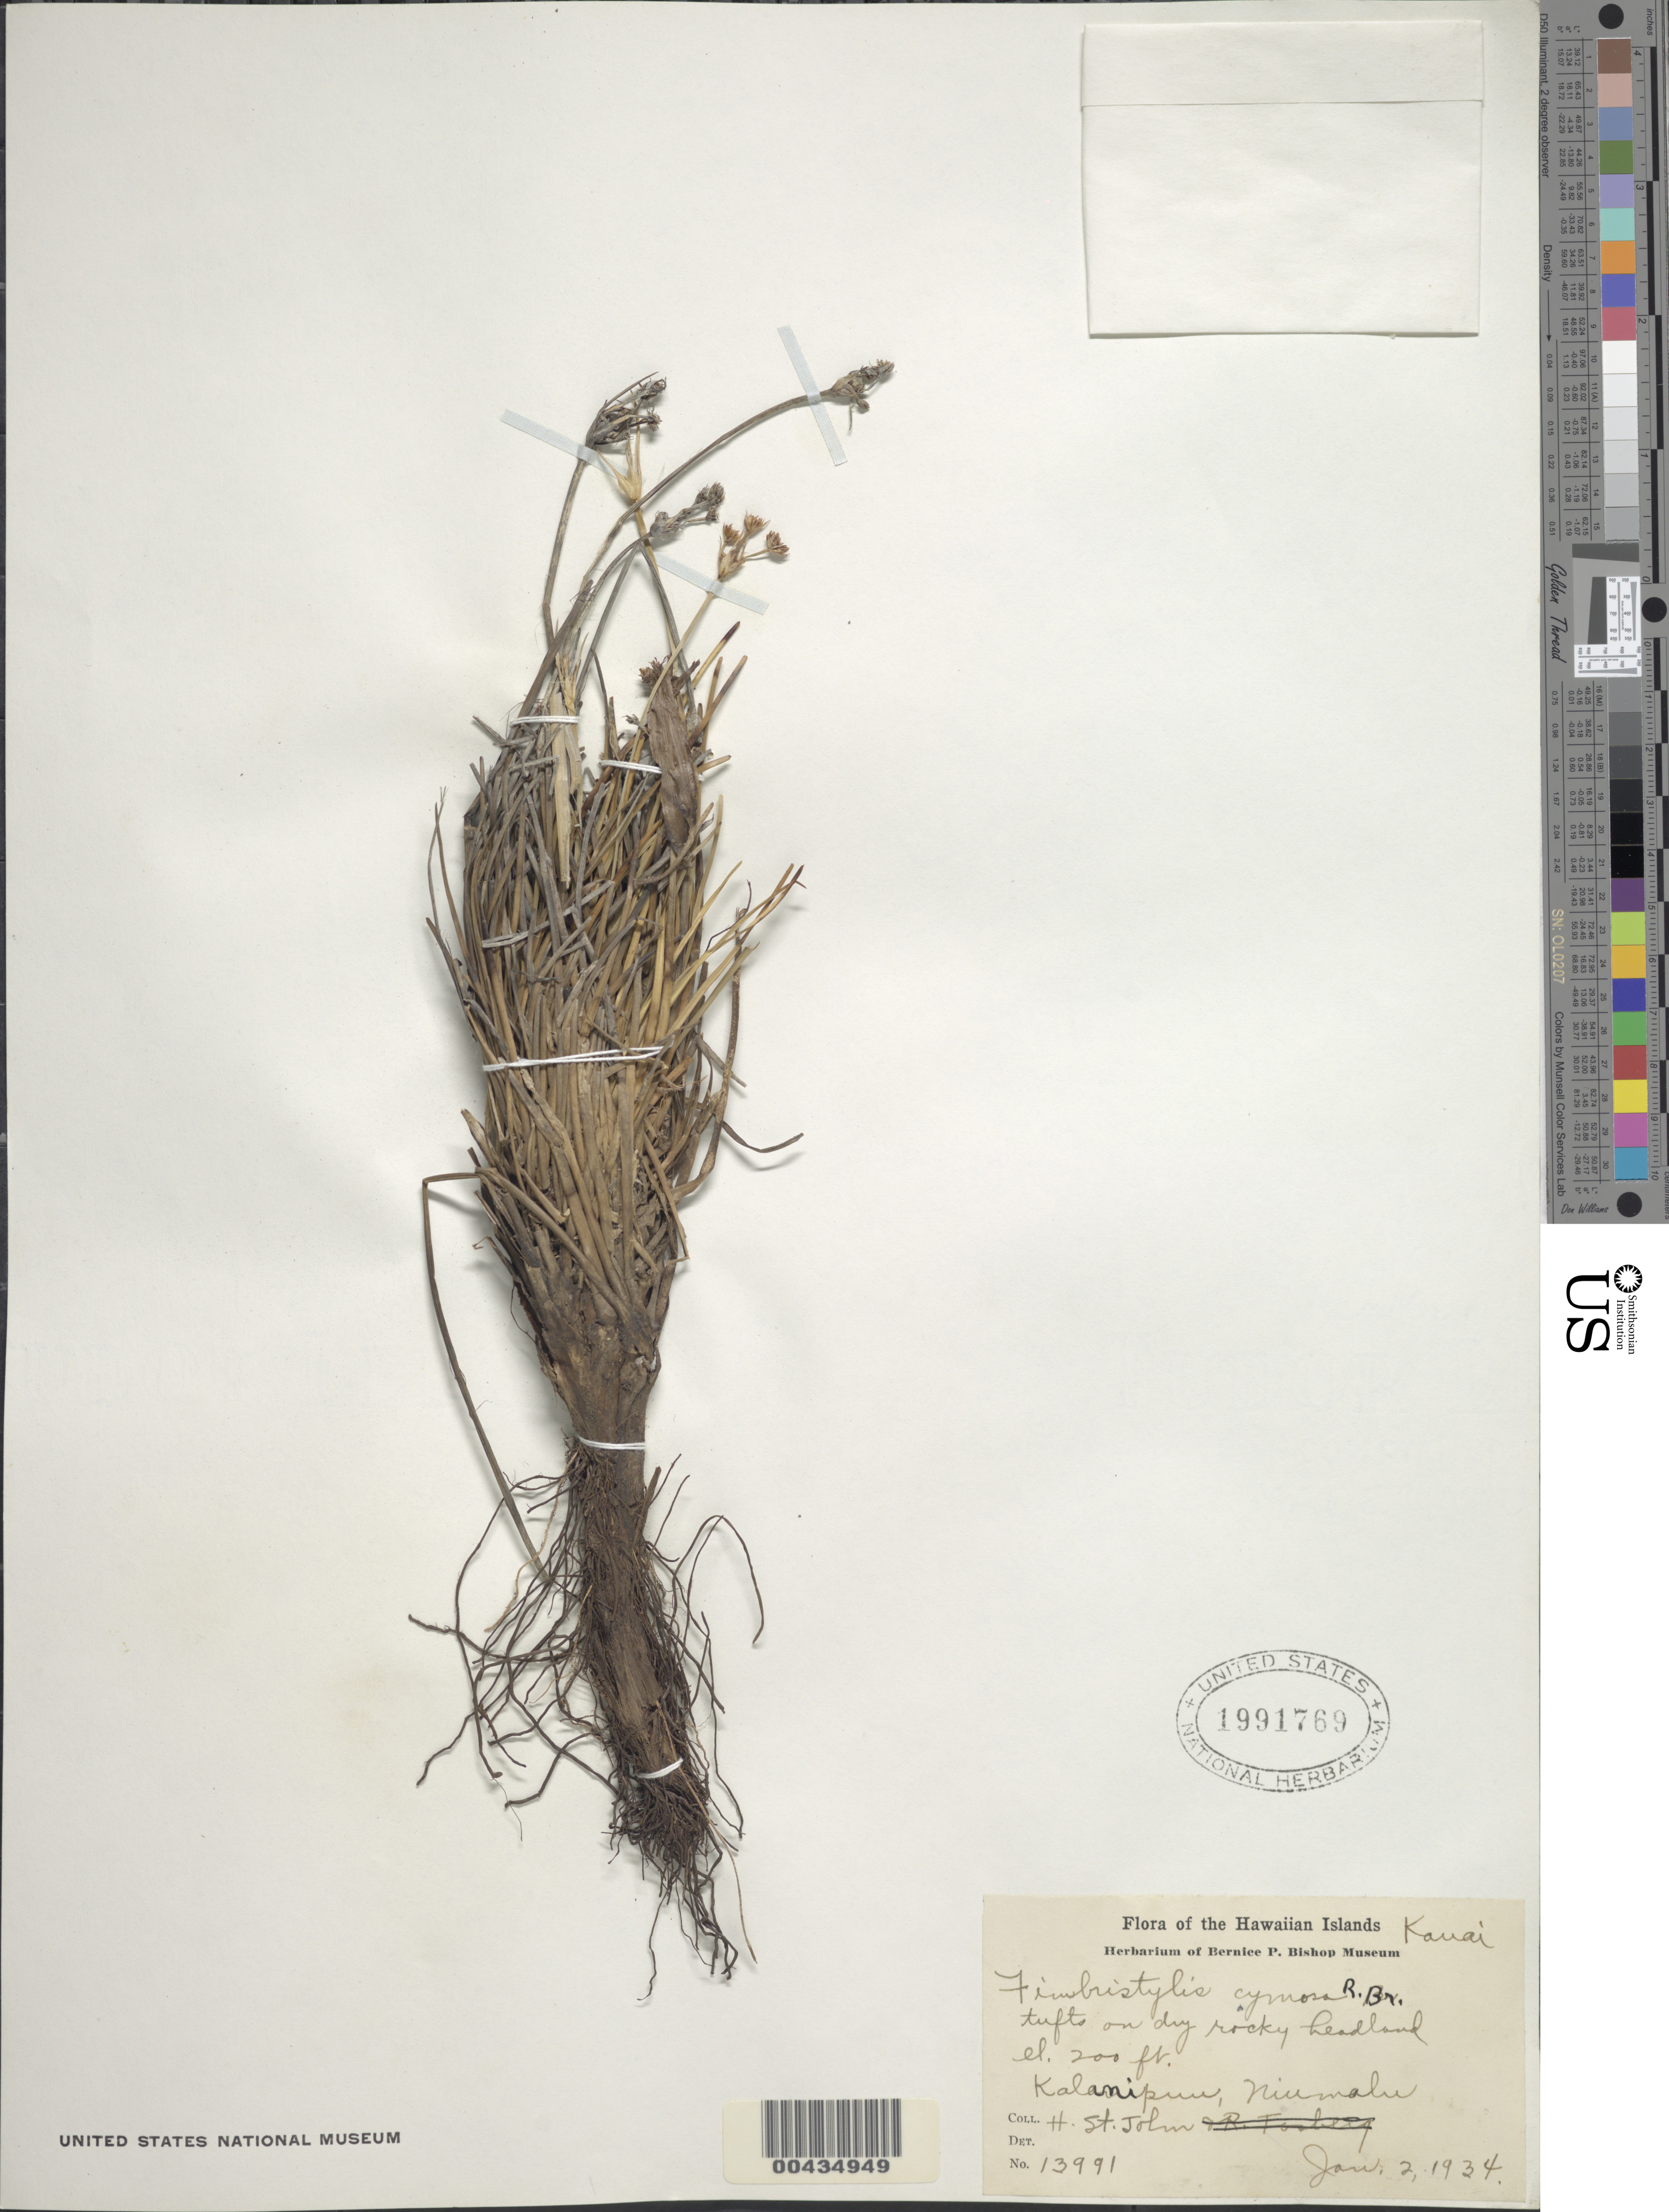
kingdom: Plantae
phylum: Tracheophyta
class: Liliopsida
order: Poales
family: Cyperaceae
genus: Fimbristylis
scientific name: Fimbristylis cymosa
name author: R. Br.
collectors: H. St. John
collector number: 13991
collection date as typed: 2 Jan 1934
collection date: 1934-01-02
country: United States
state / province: Hawaii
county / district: Kauai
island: Kaua'i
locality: Kalanipuu, Niumalu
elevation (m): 61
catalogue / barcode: US 1991769